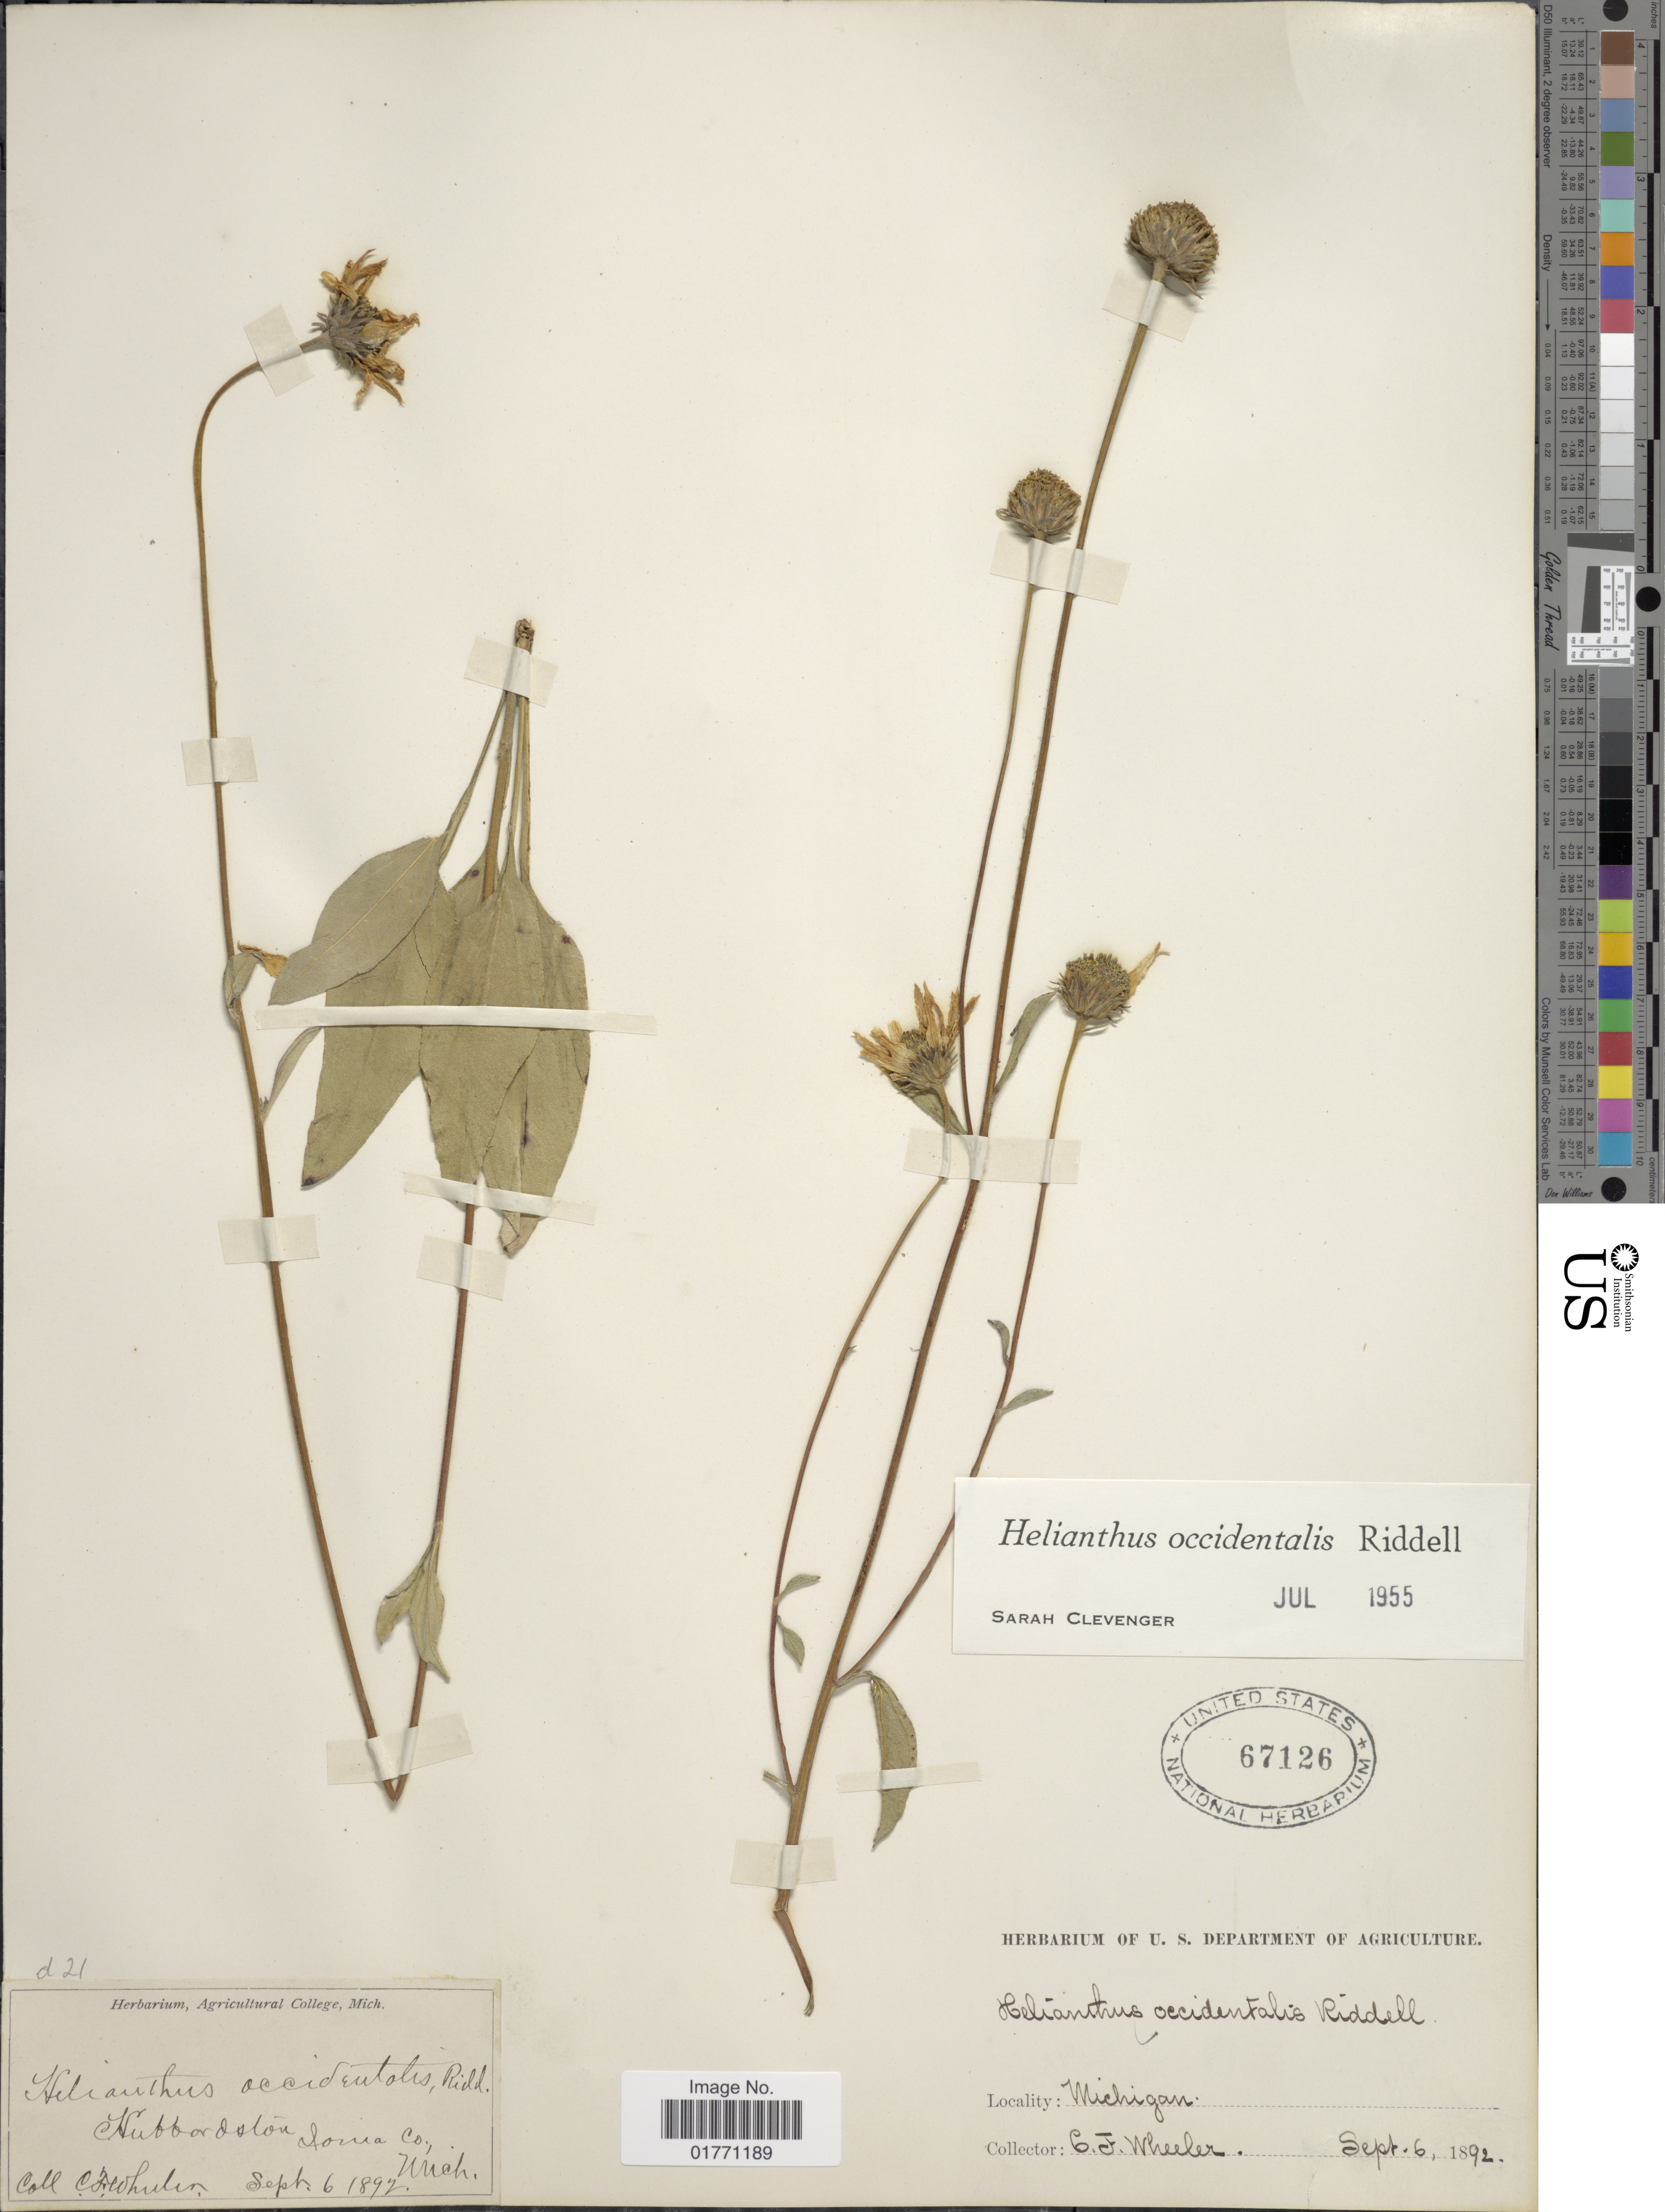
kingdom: Plantae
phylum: Tracheophyta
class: Magnoliopsida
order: Asterales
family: Asteraceae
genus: Helianthus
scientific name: Helianthus occidentalis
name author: Riddell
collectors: C. Wheeler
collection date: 1892-09-06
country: United States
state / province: Michigan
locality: Hubbardston, Ionia Co.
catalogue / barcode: US 67126